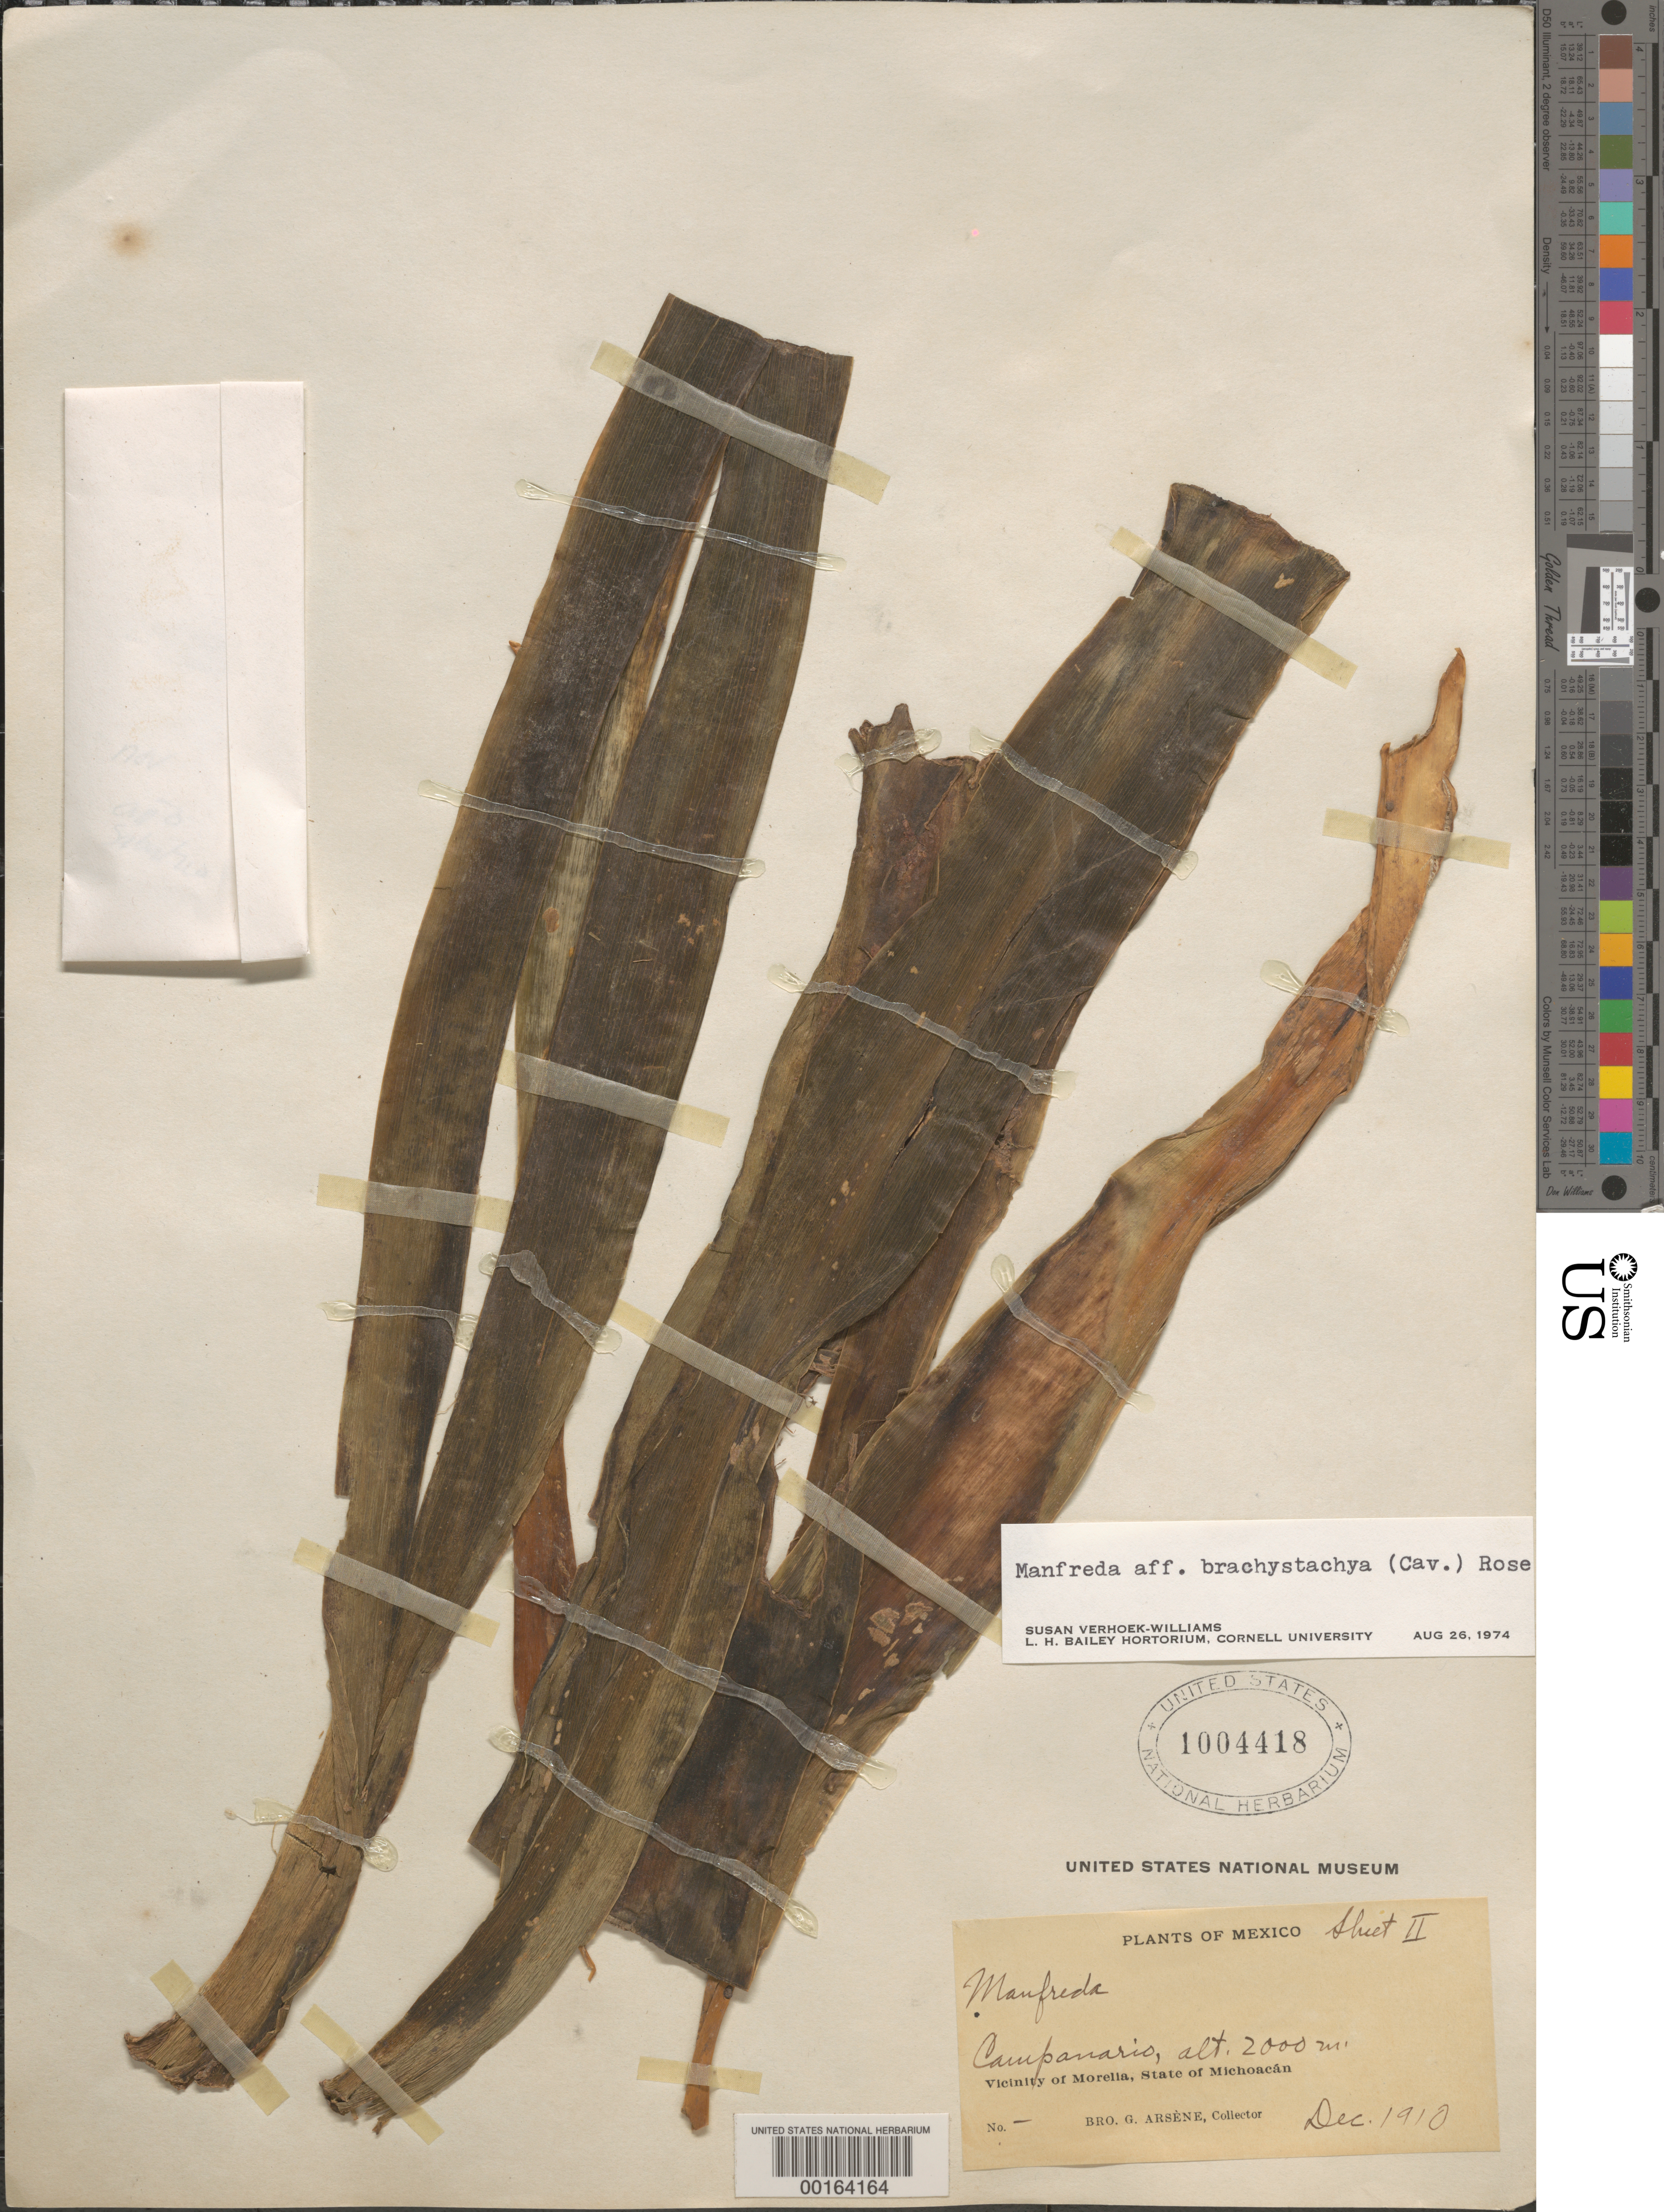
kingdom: Plantae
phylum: Tracheophyta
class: Liliopsida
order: Asparagales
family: Asparagaceae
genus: Manfreda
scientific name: Manfreda brachystachys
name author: (Cav.) Rose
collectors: Bro. G. Arsène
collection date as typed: Dec 1910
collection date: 1910-12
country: Mexico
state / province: Michoacán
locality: Vicinity of Morelia; campanario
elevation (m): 610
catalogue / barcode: US 1004418